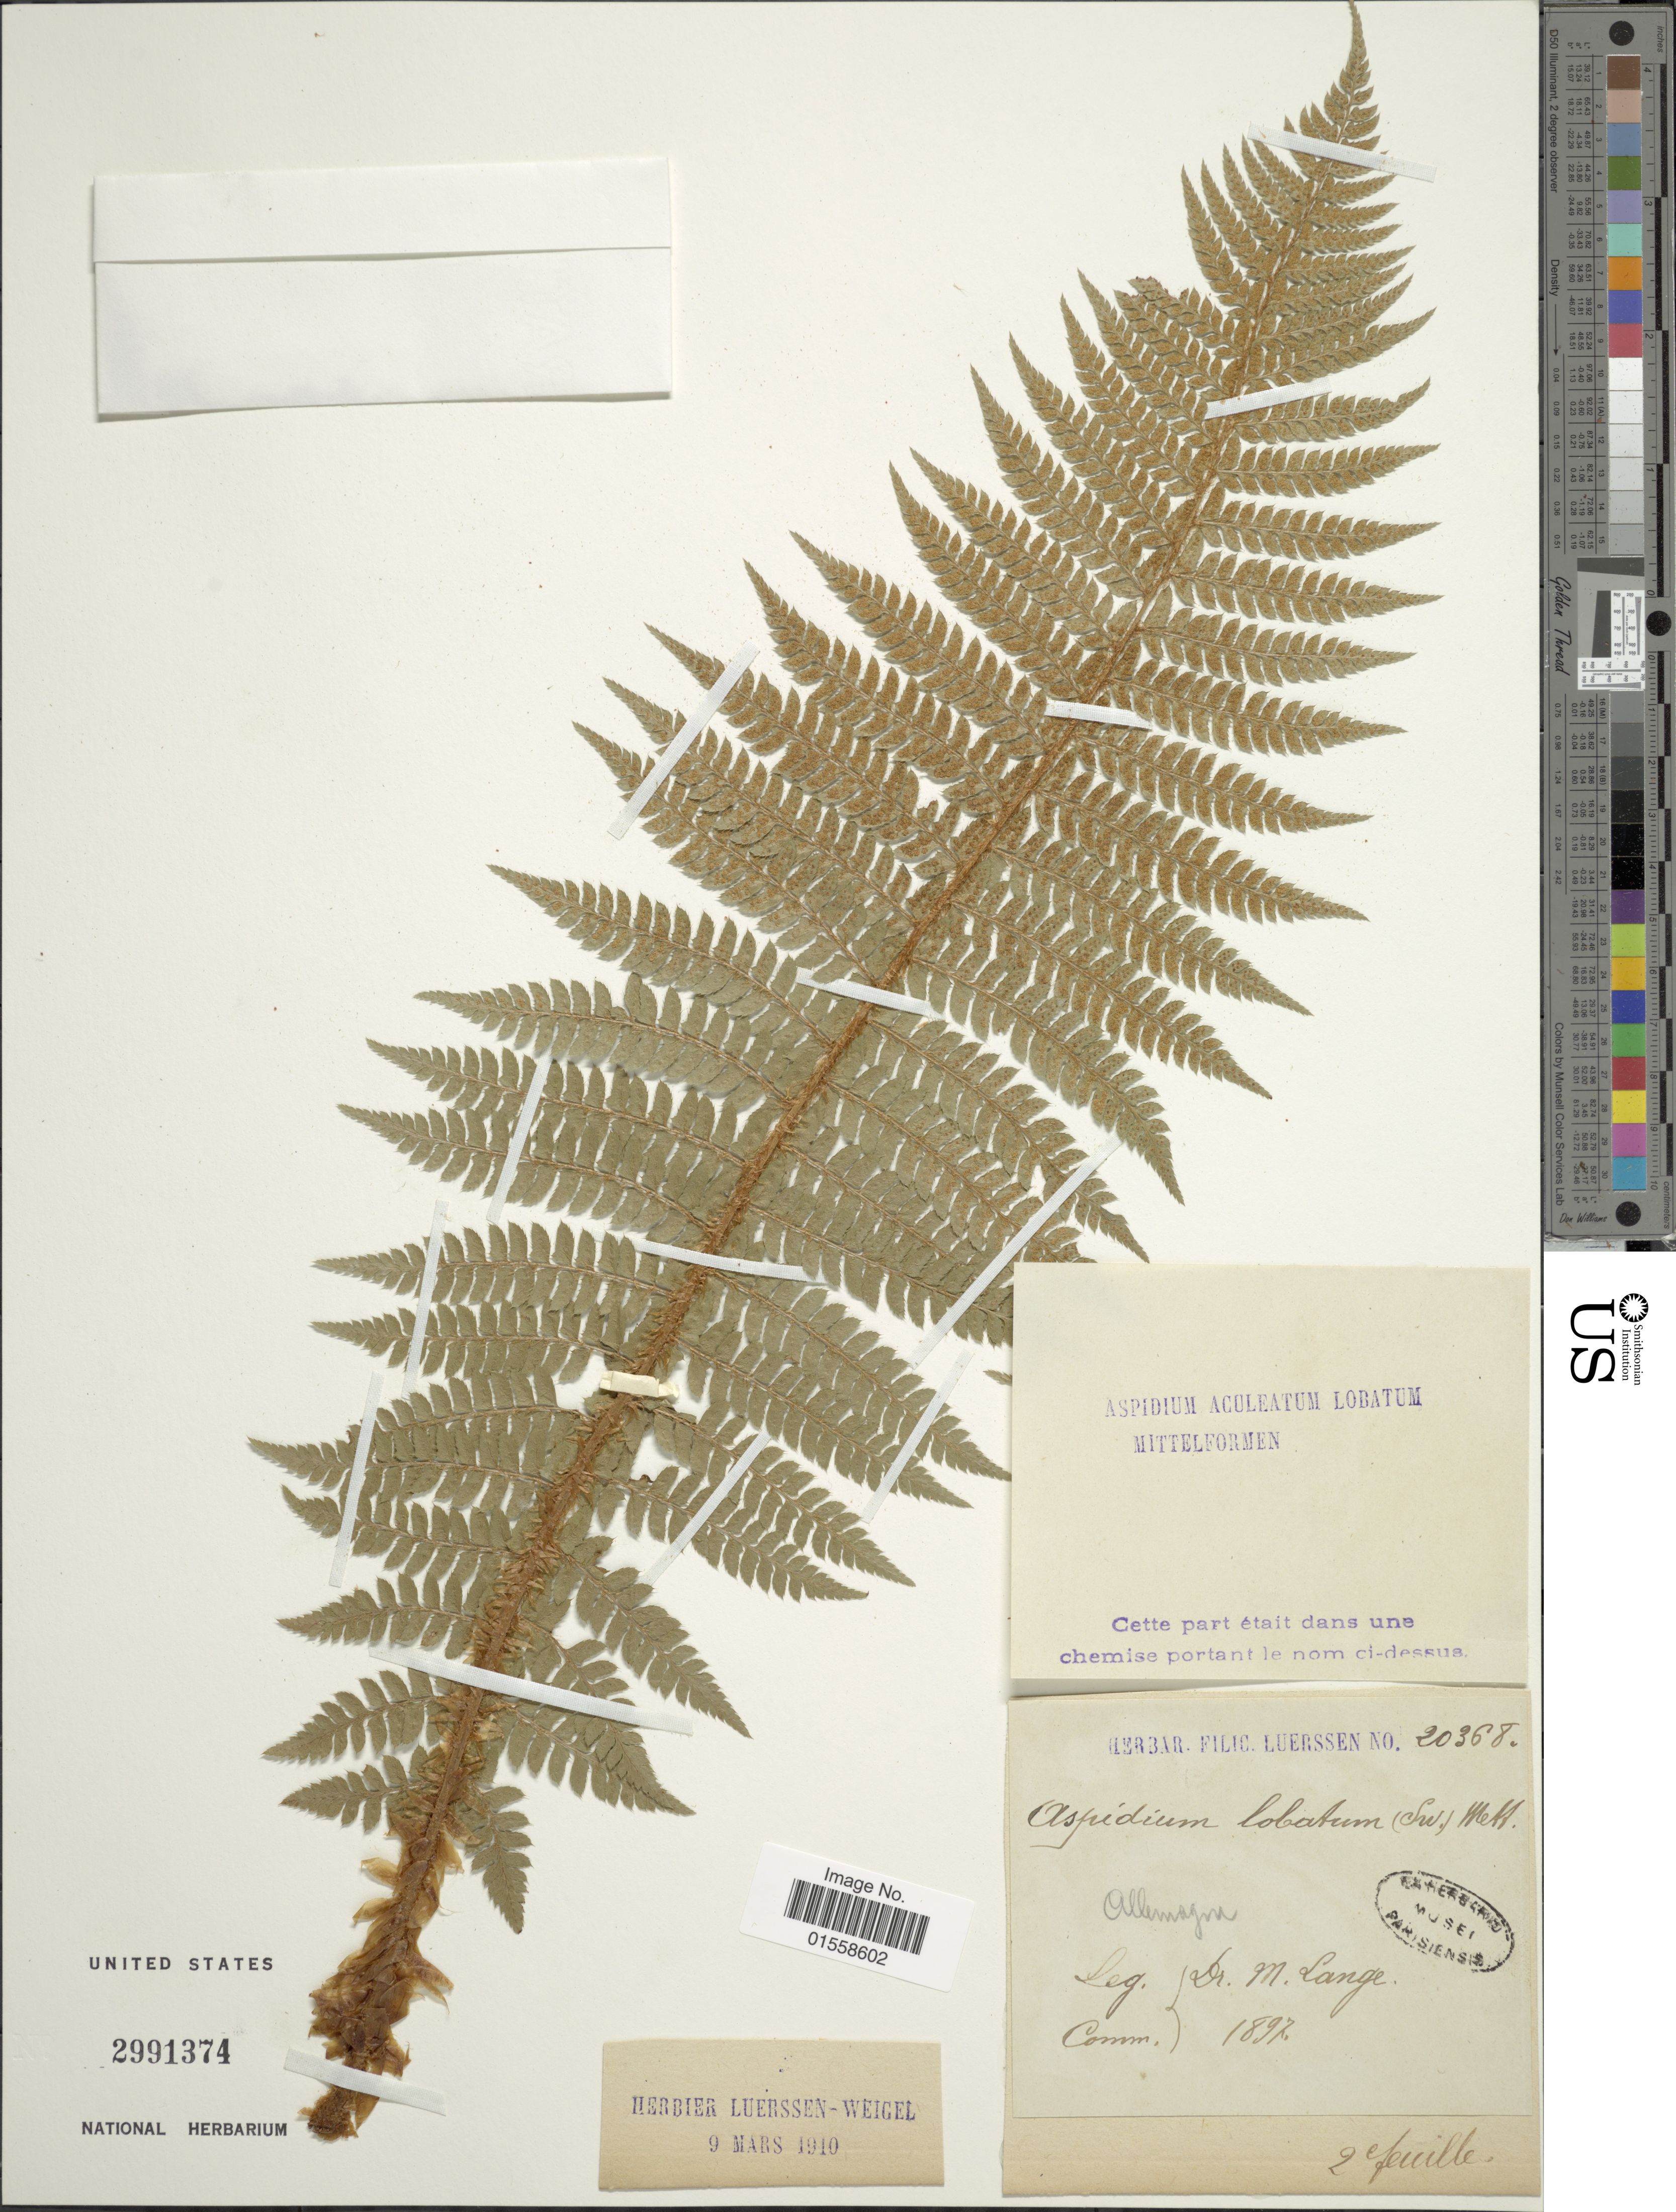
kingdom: Plantae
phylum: Tracheophyta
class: Polypodiopsida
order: Polypodiales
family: Dryopteridaceae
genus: Polystichum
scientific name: Polystichum aculeatum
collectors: M. Lange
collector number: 20368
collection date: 1897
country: Germany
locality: Allemagne.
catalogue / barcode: US 2991374